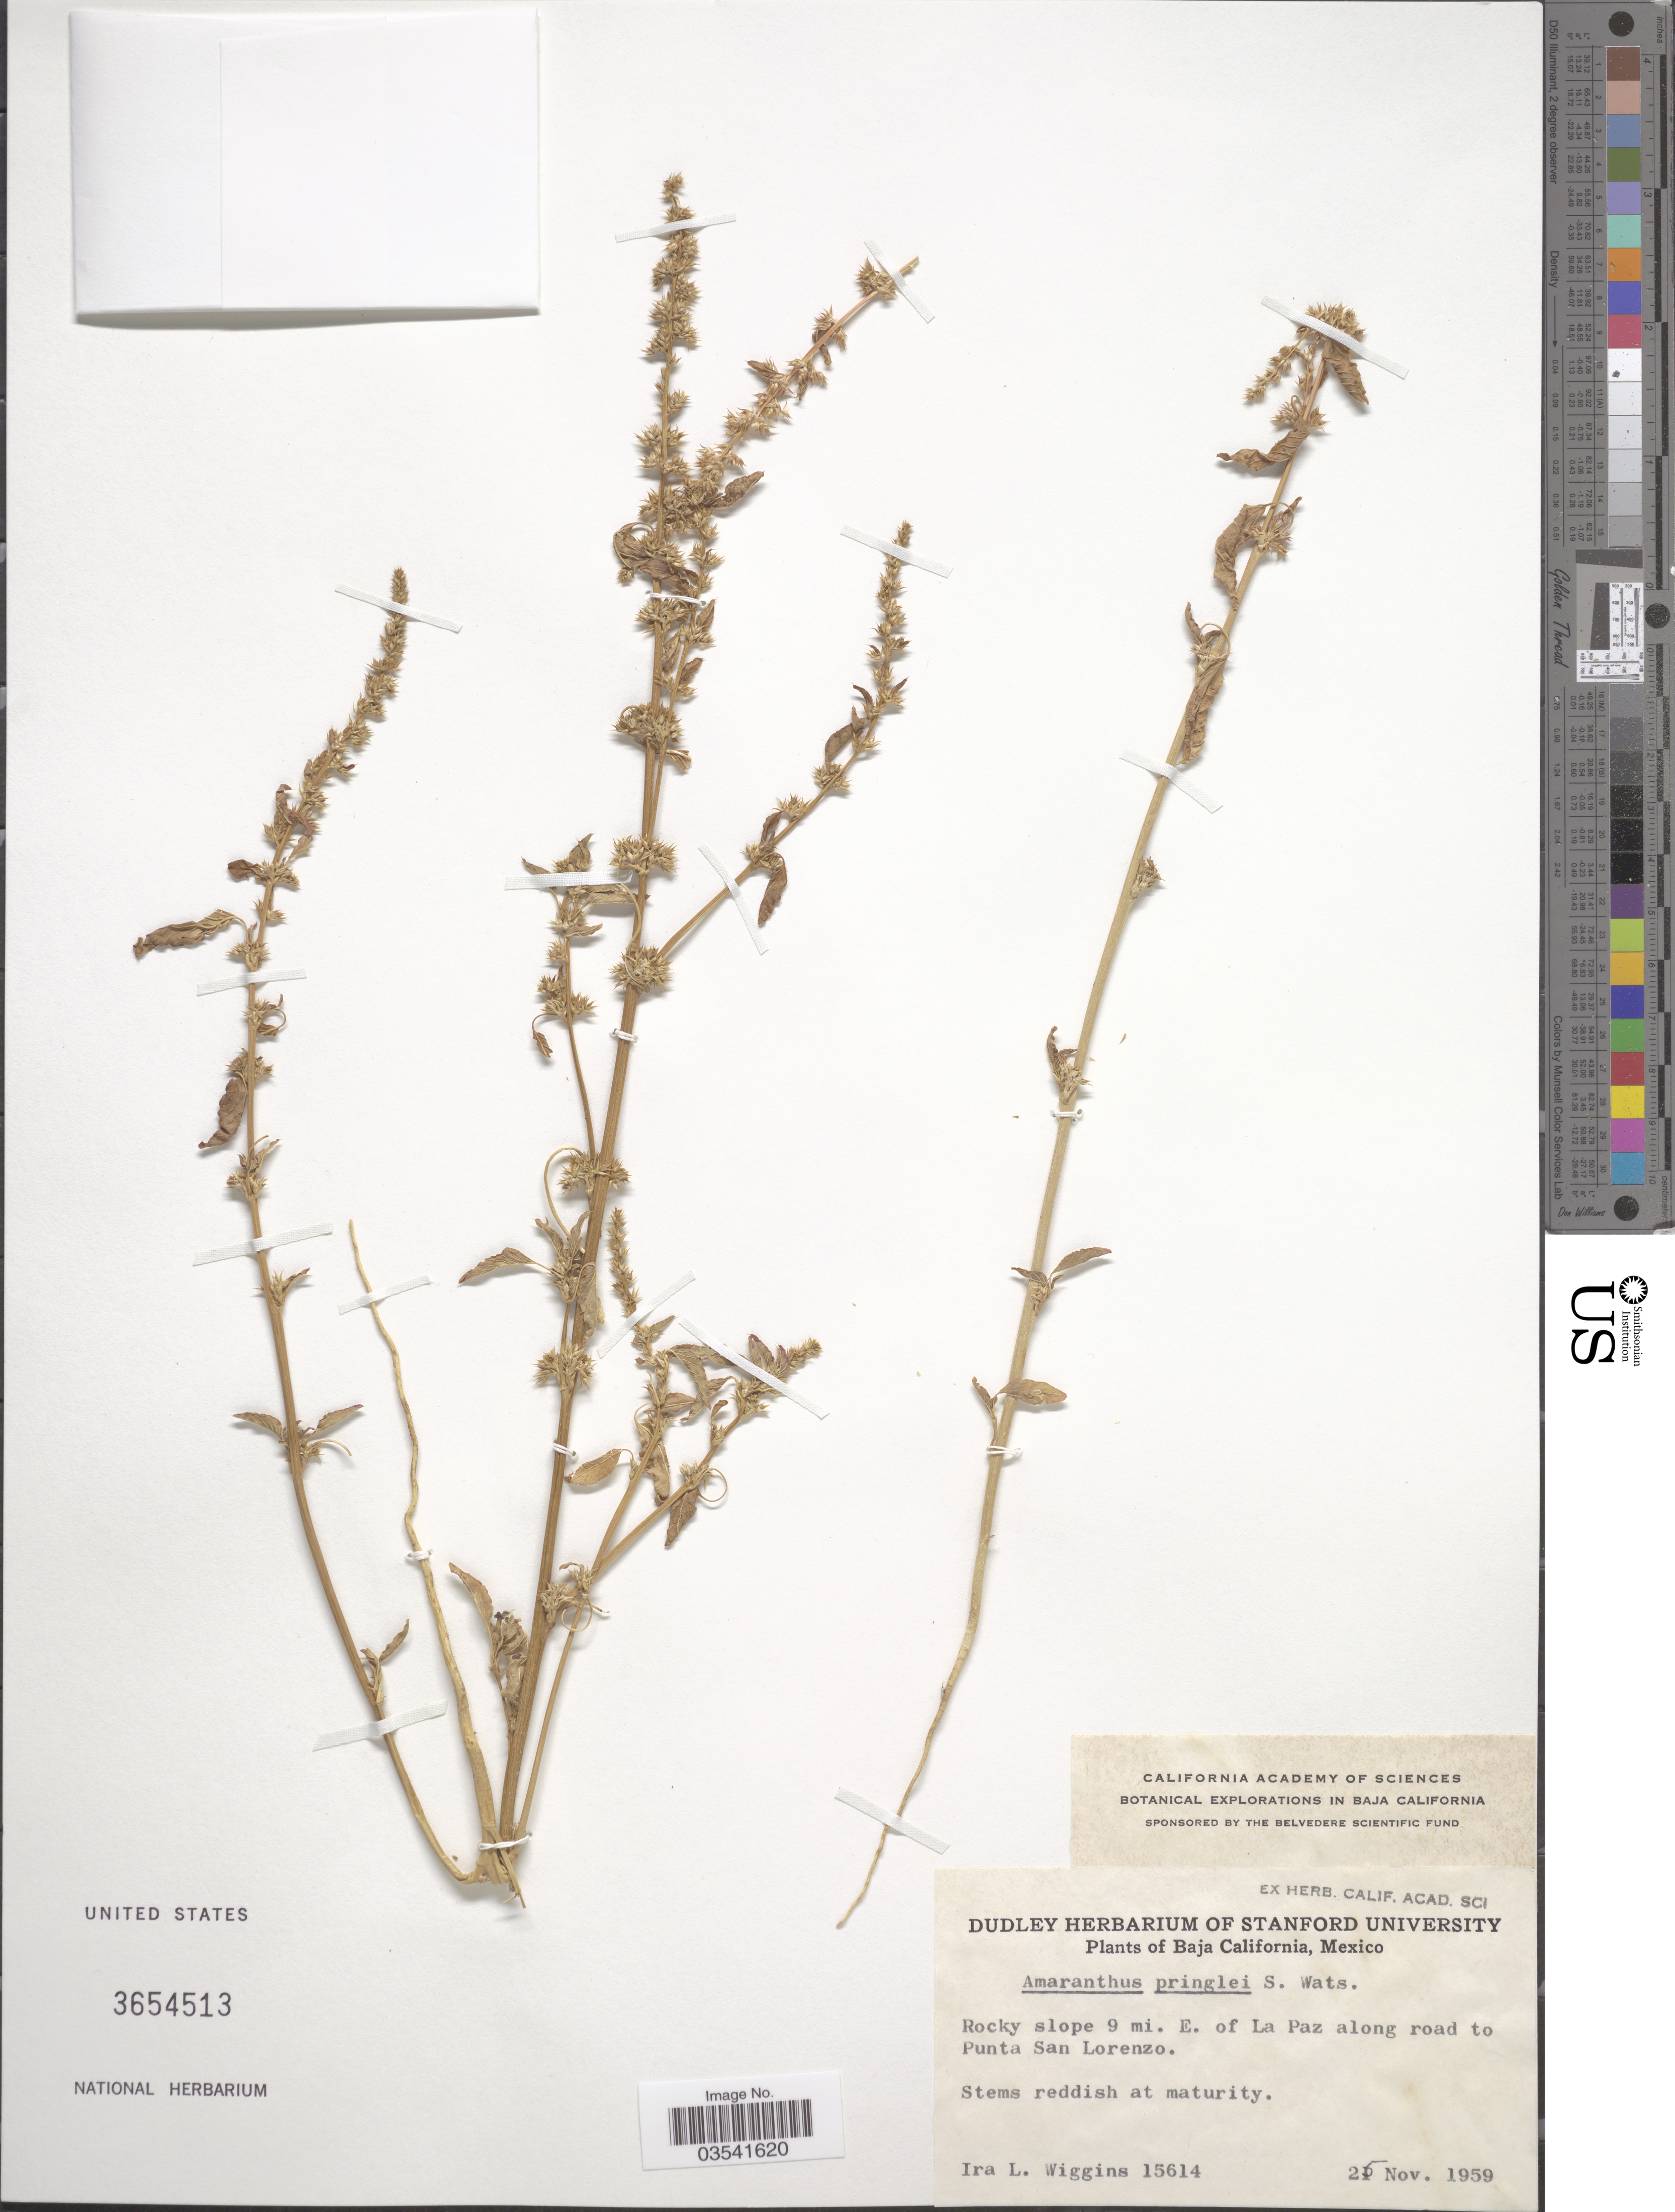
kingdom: Plantae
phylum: Tracheophyta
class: Magnoliopsida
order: Caryophyllales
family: Amaranthaceae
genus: Amaranthus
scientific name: Amaranthus pringlei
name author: S. Watson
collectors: I. L. Wiggins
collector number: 15614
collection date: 1959-11-25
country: Mexico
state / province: Baja California Sur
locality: Rocky slope 9 mi. E. of La Paz along road to Punta San Lorenzo.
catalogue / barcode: US 3654513